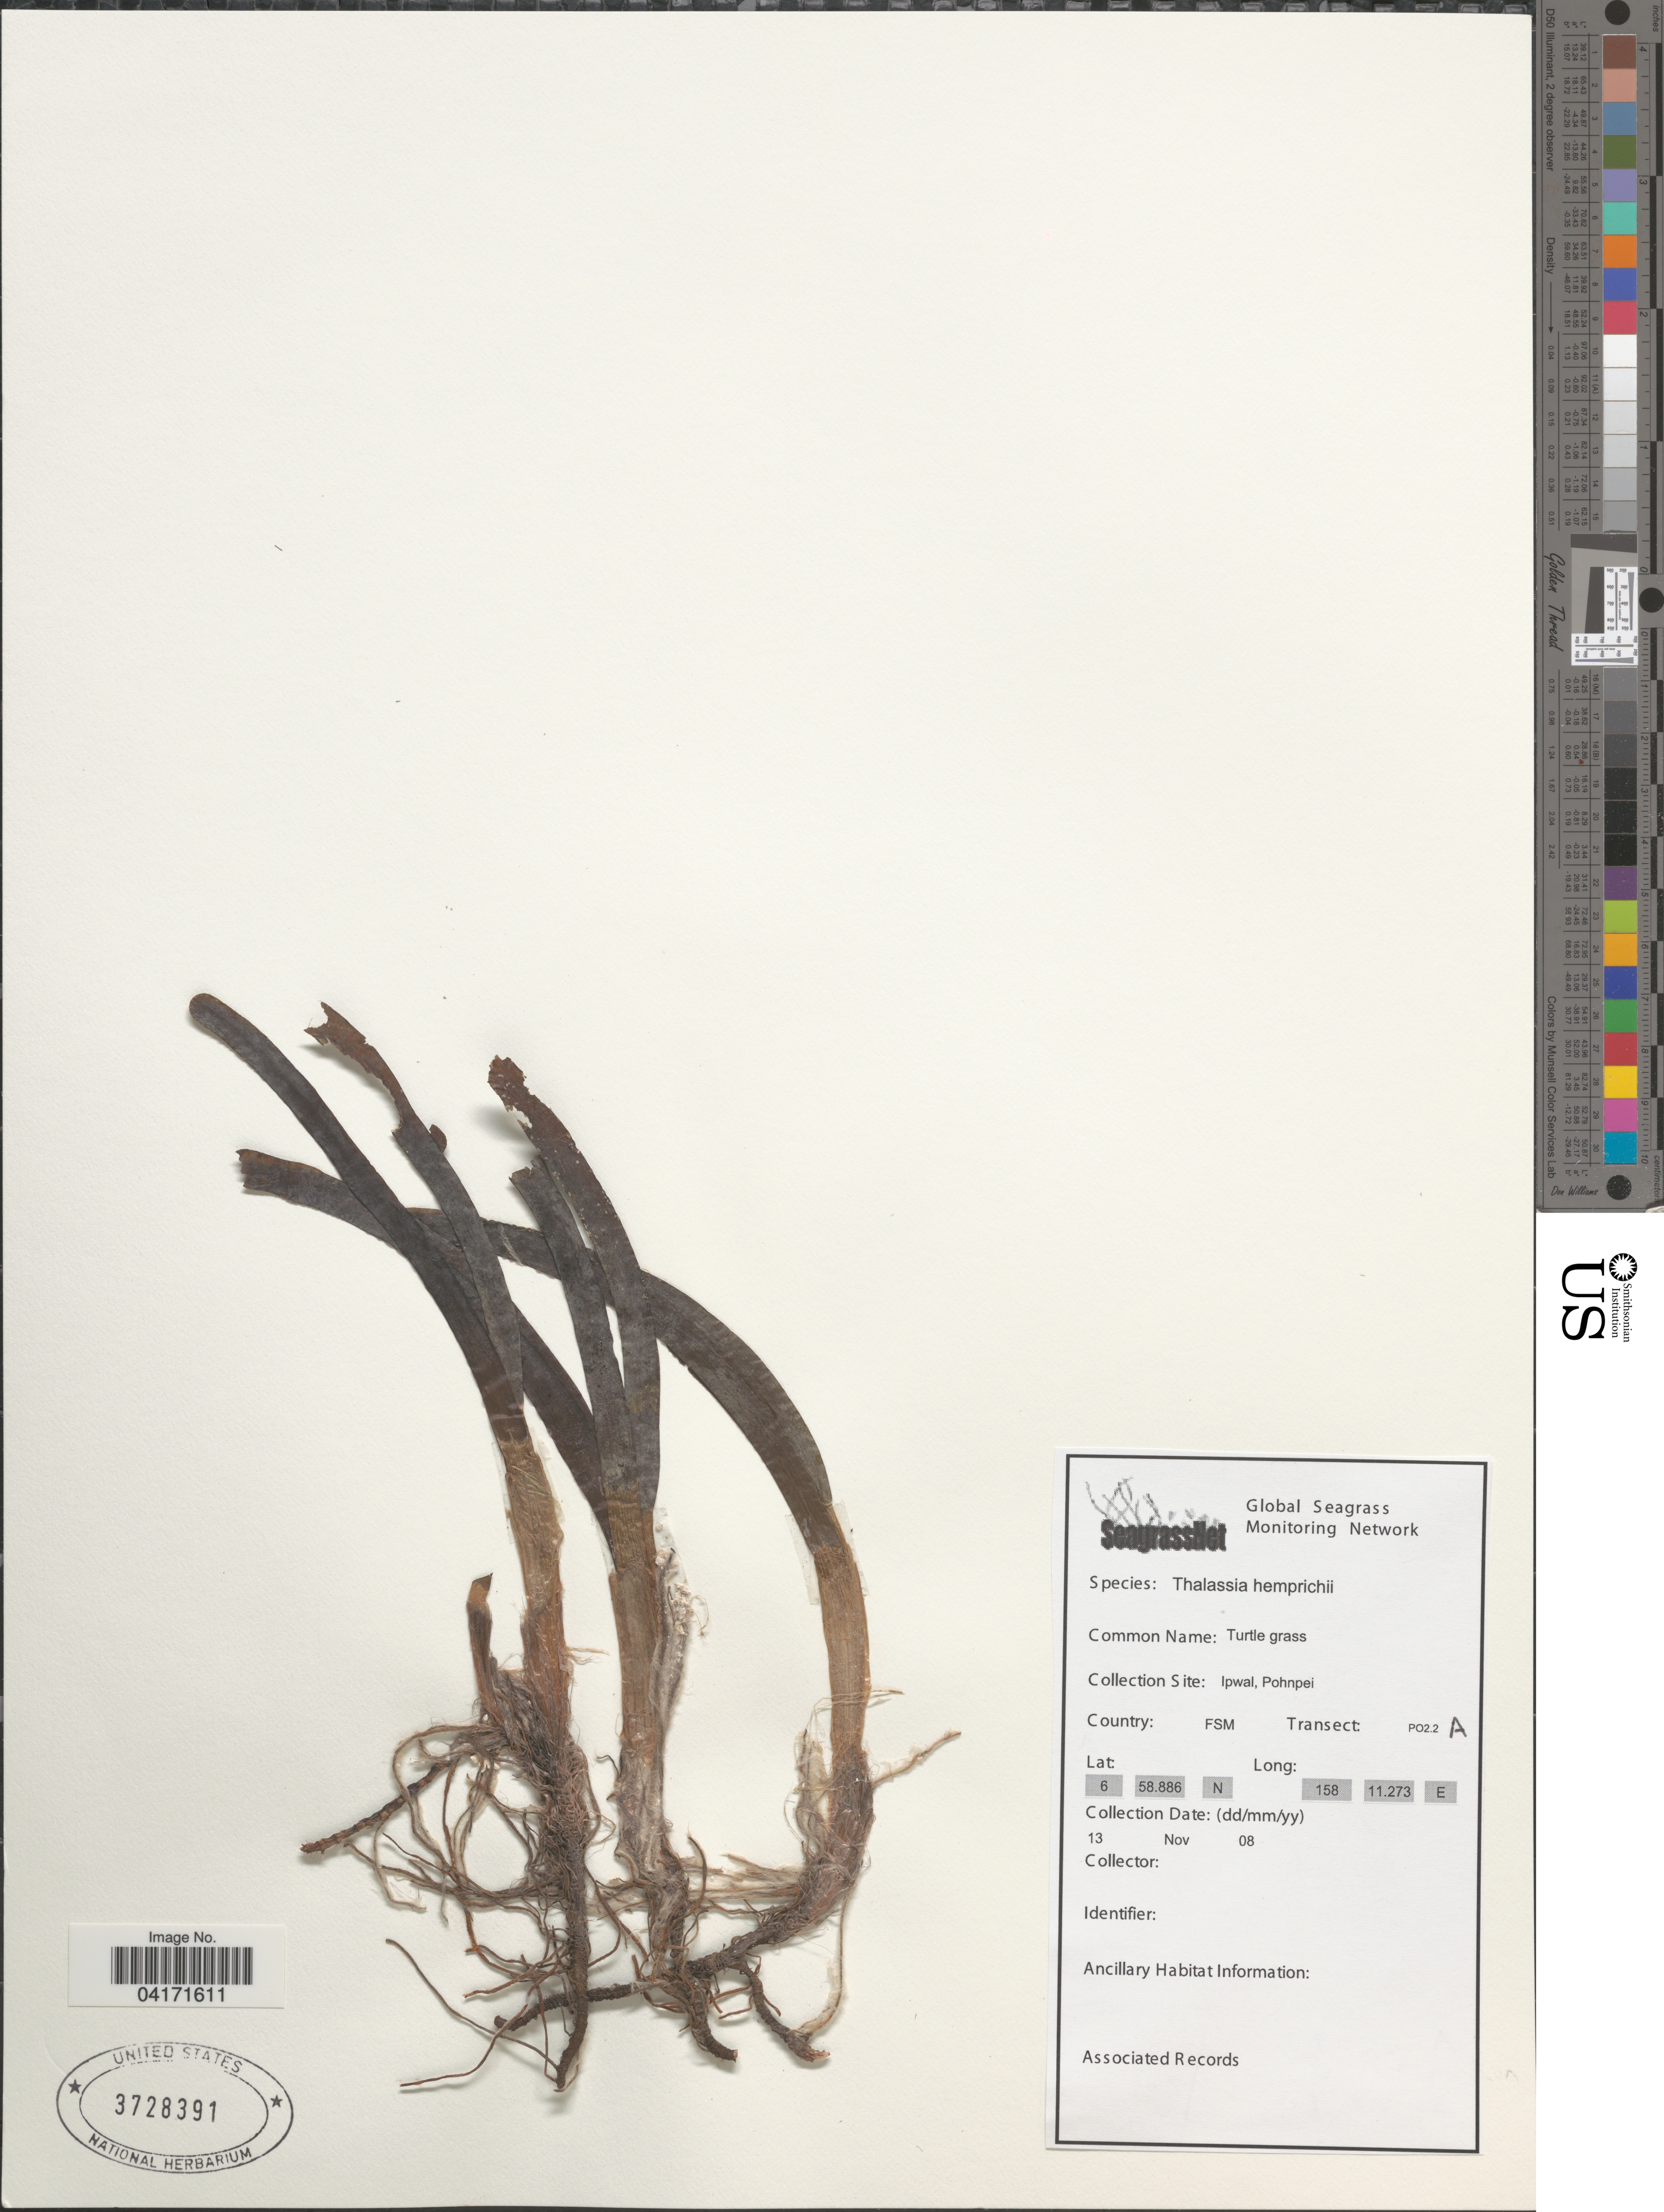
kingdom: Plantae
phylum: Tracheophyta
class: Liliopsida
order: Alismatales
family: Hydrocharitaceae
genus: Thalassia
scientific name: Thalassia hemprichii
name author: Asch.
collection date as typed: Transcribed d/m/y: 13/11/8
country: Micronesia, Federated States of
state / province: Pohnpei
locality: Ipwal. Transect: PO2.2 A.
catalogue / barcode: US 3728391